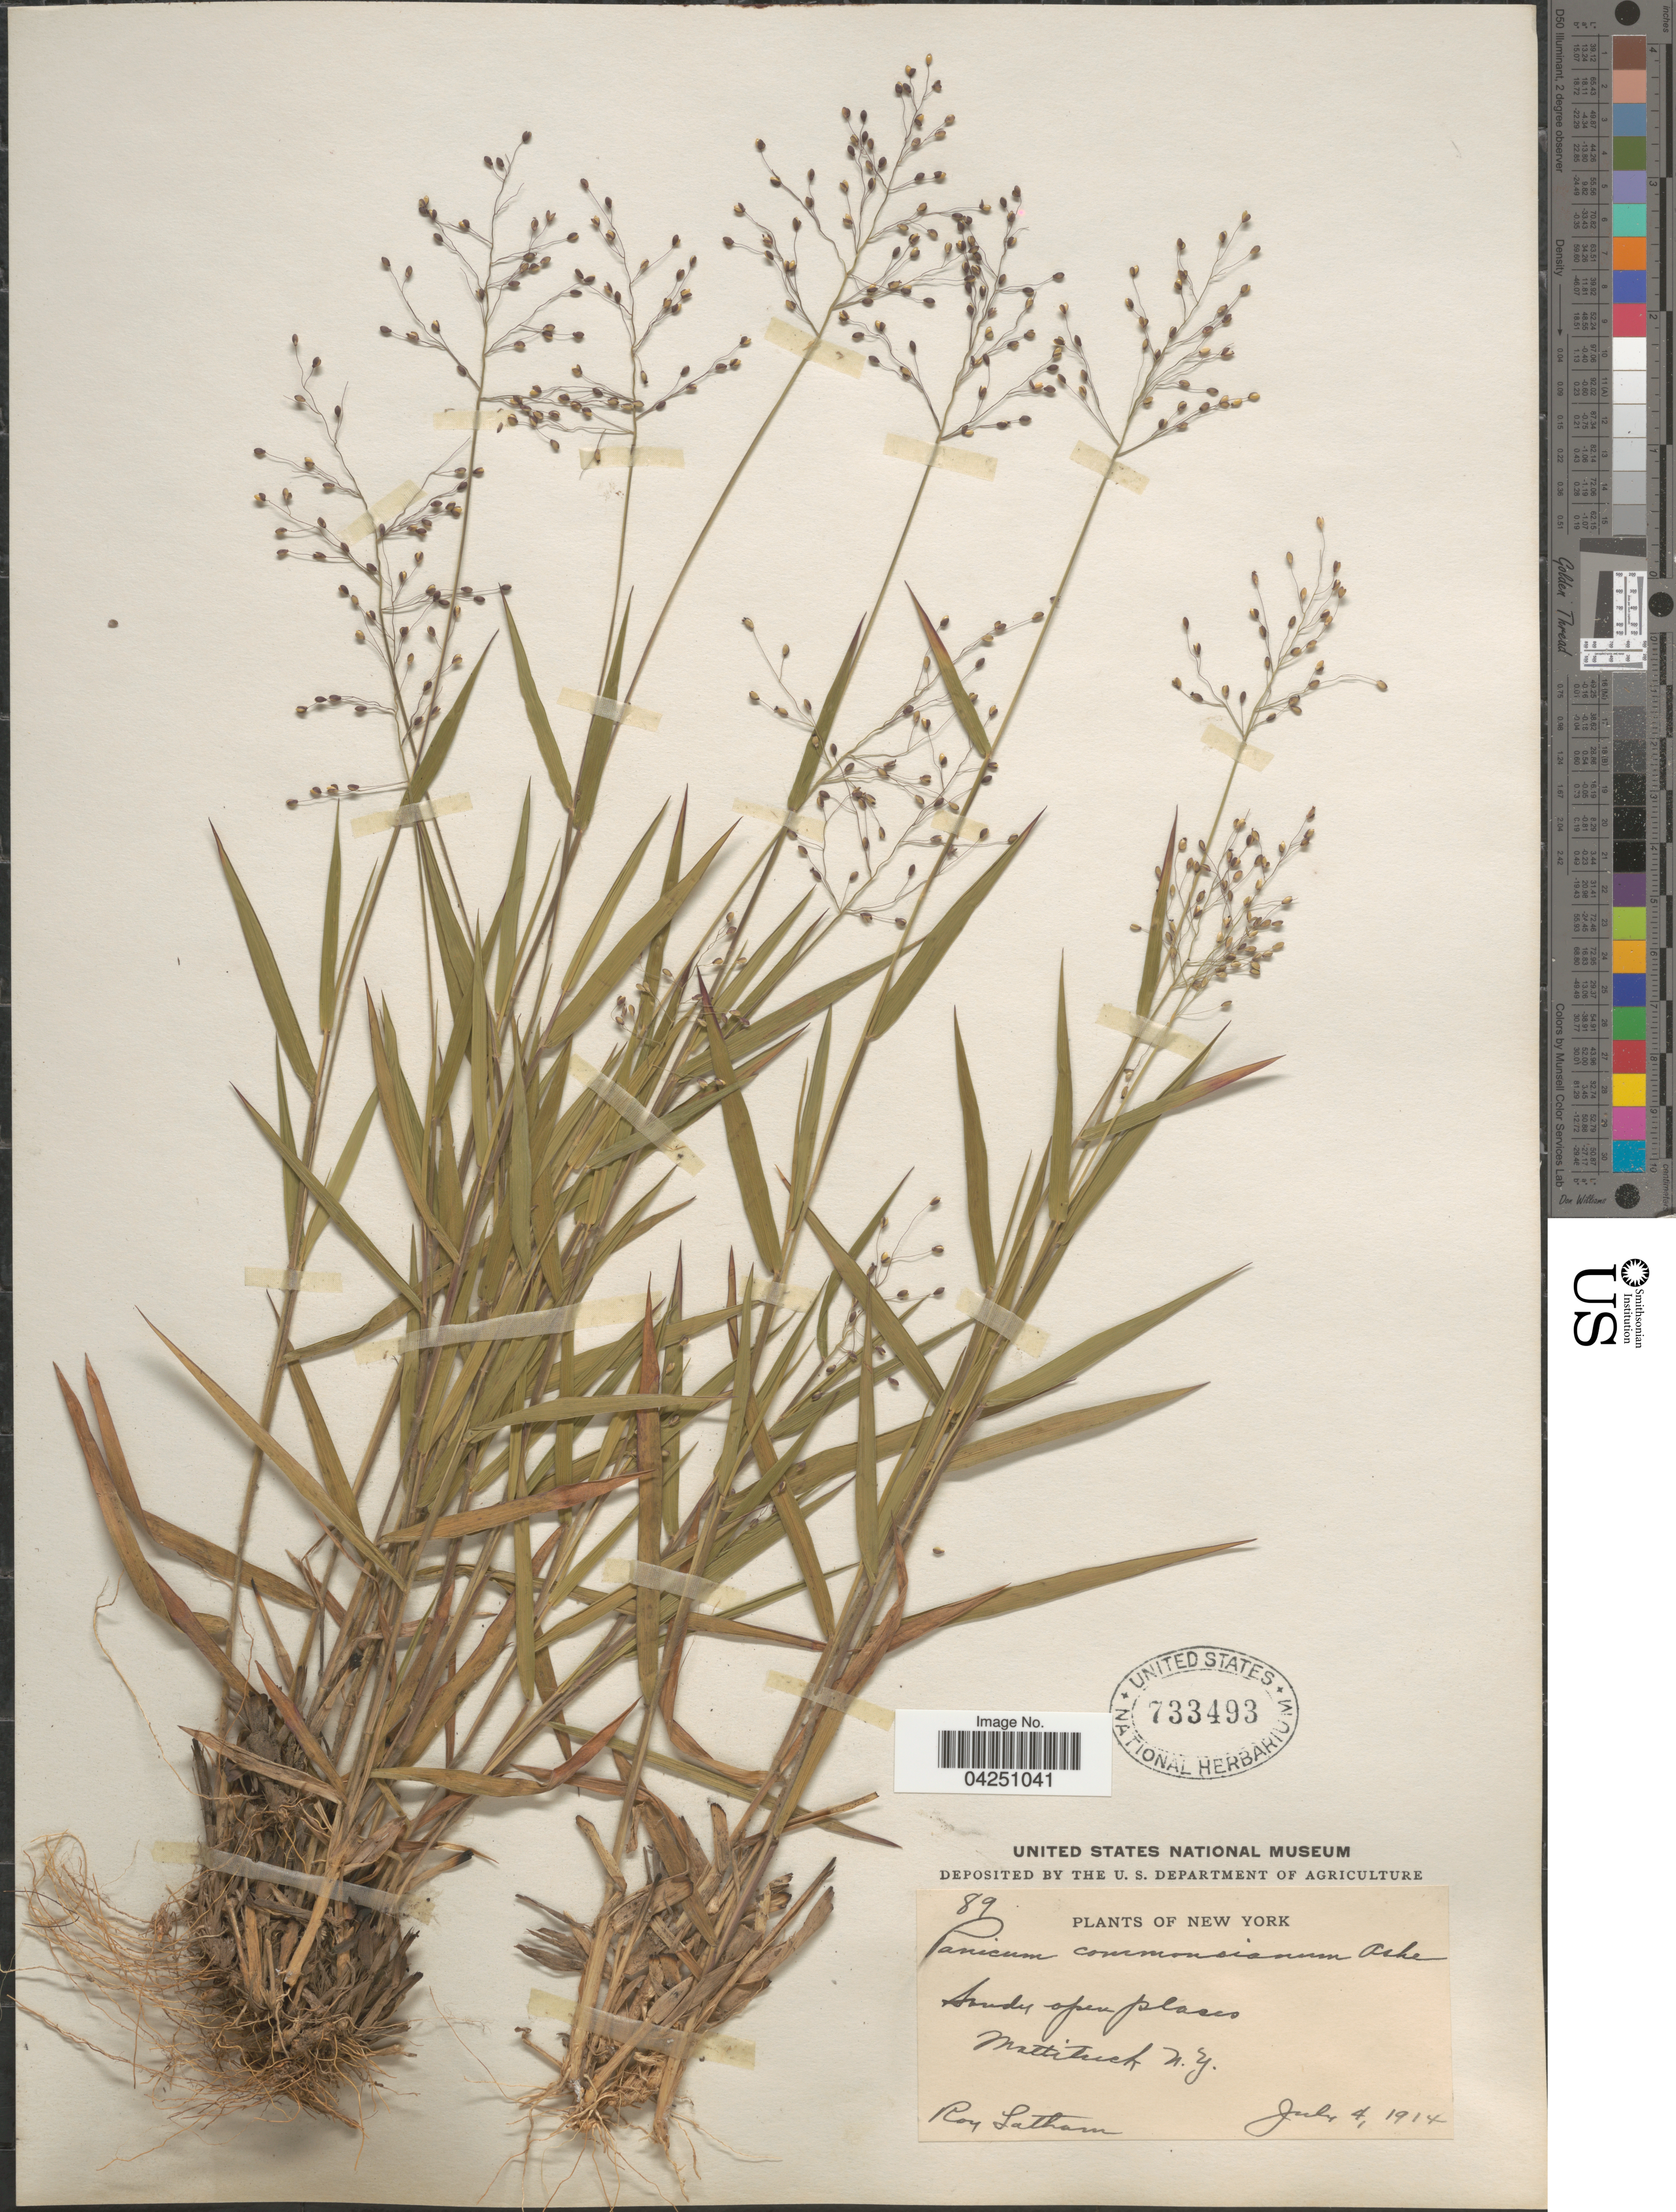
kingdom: Plantae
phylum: Tracheophyta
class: Liliopsida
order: Poales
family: Poaceae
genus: Dichanthelium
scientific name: Dichanthelium acuminatum var. acuminatum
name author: (Sw.) Gould & C.A. Clark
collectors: R. Latham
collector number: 89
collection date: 1914-07-04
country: United States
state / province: New York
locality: Mattituck.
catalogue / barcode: US 733493